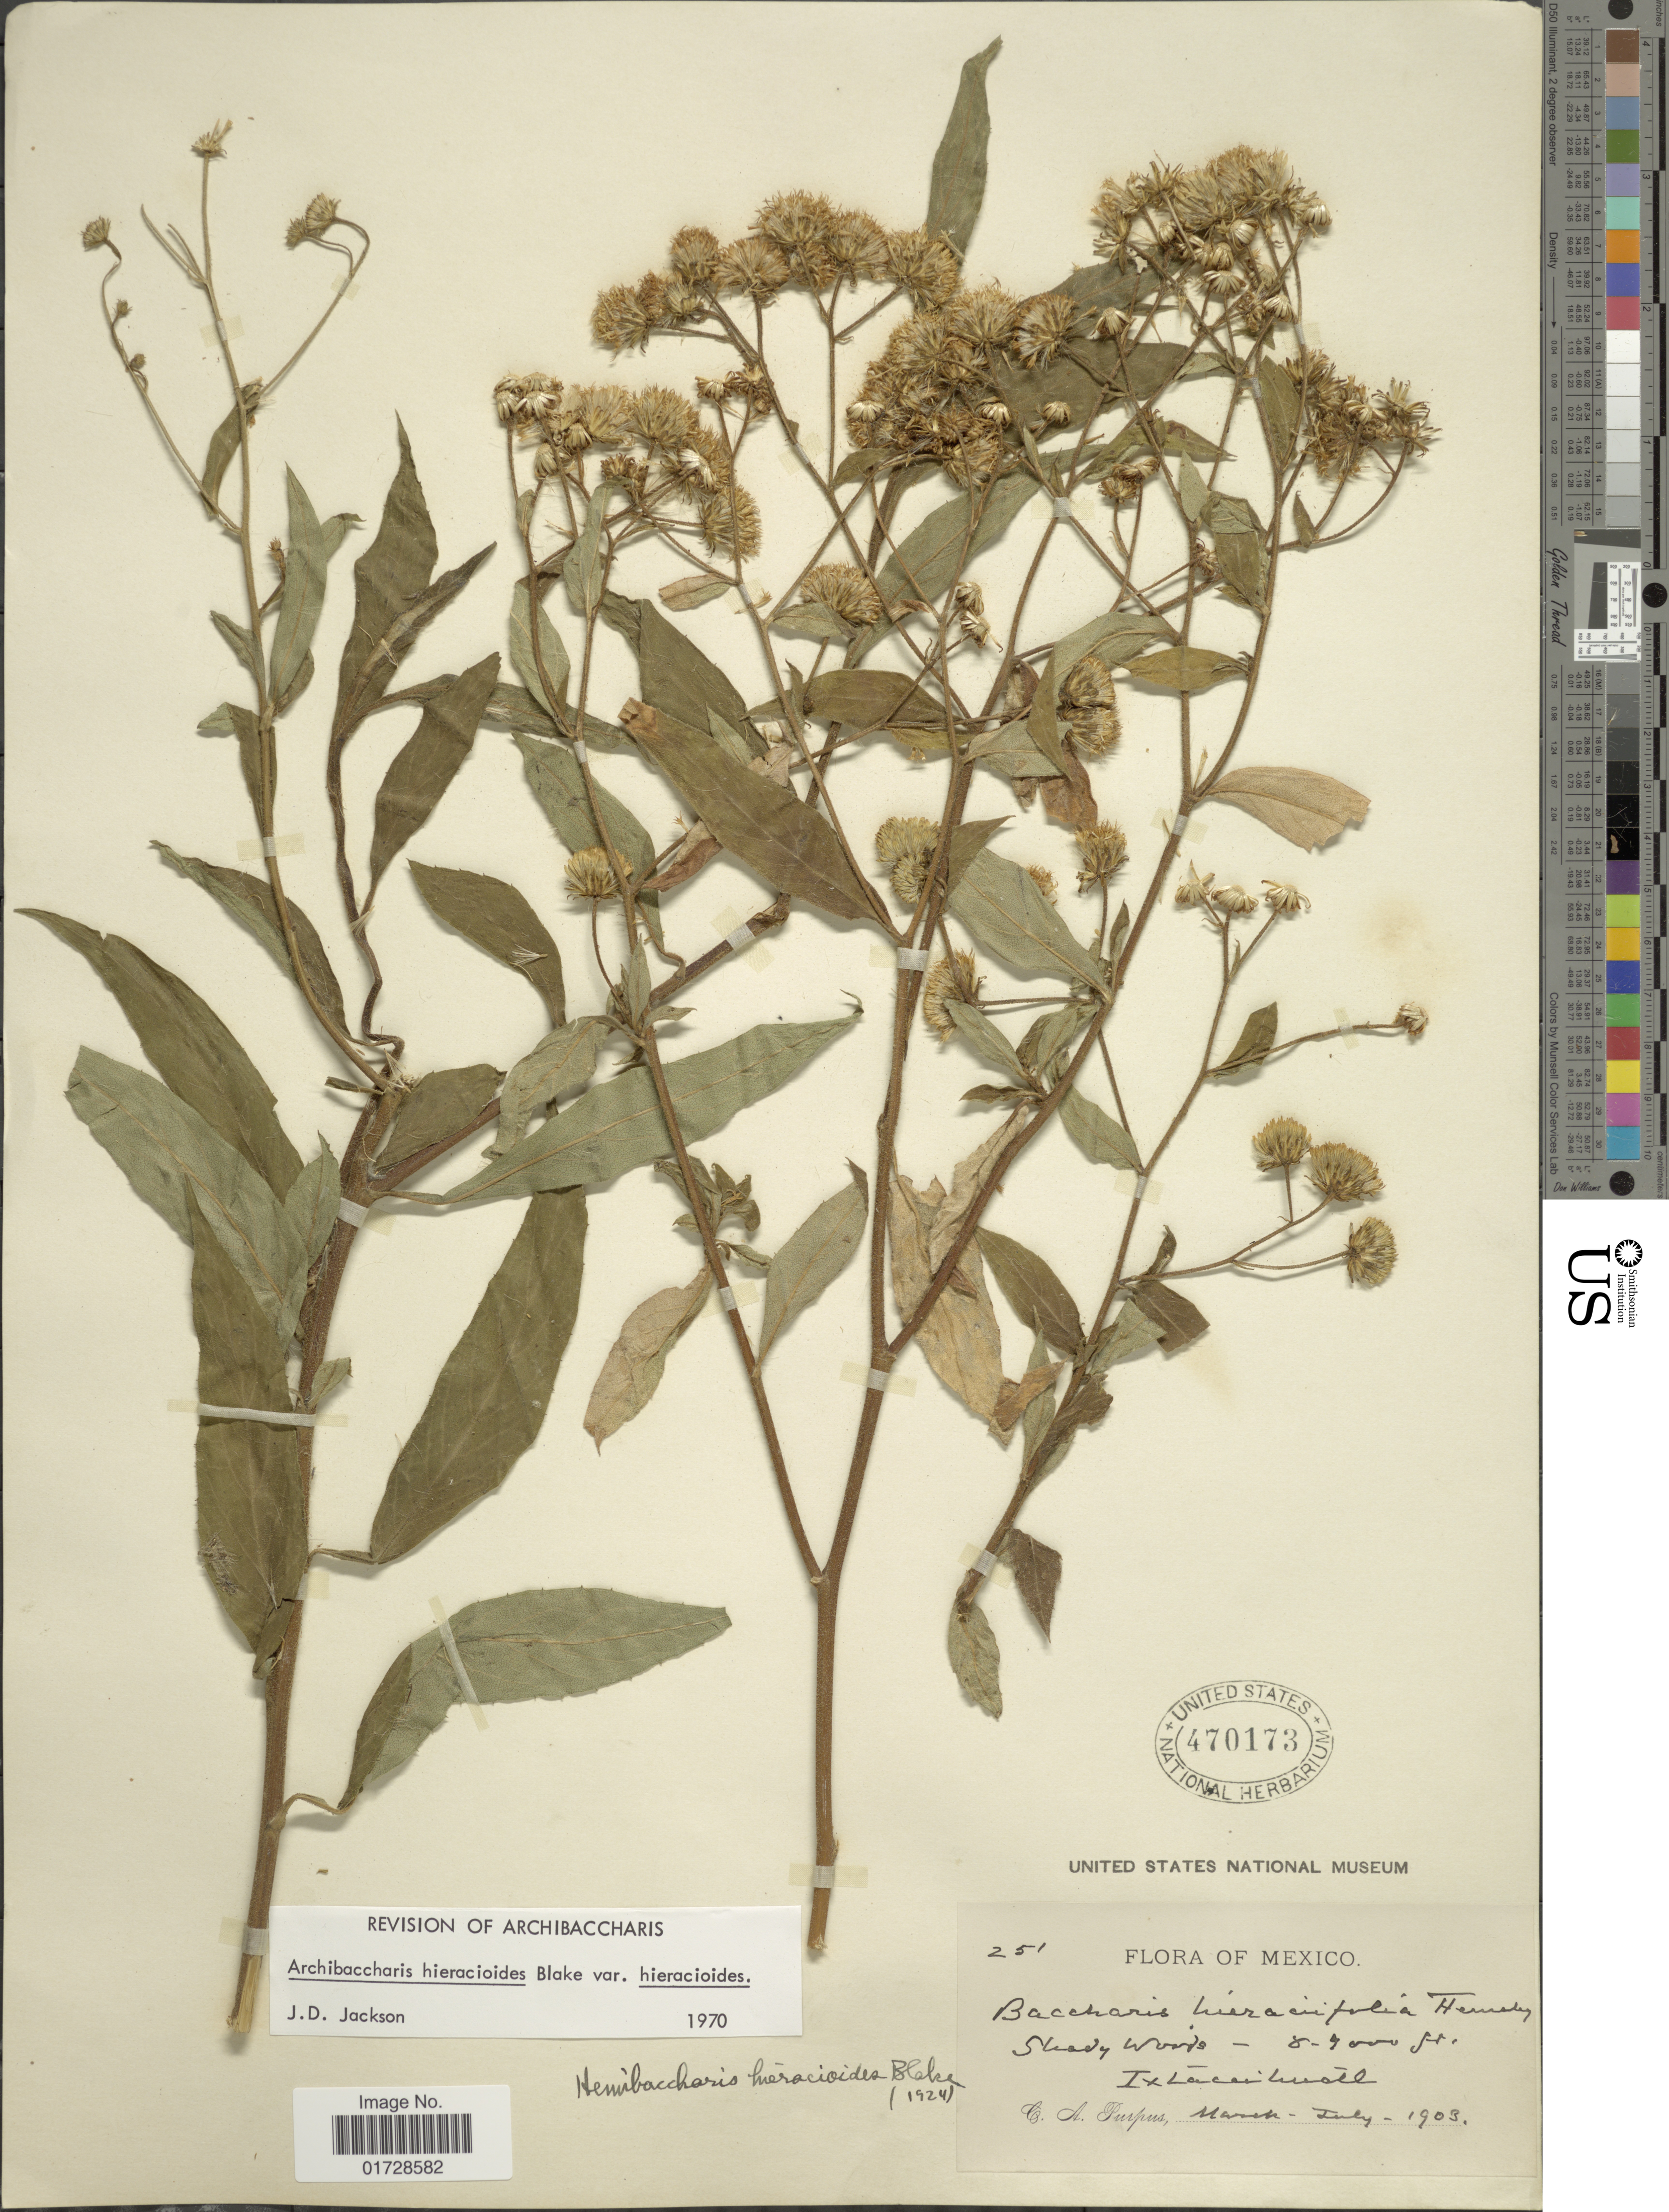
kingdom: Plantae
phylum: Tracheophyta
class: Magnoliopsida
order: Asterales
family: Asteraceae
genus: Archibaccharis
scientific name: Archibaccharis hieracioides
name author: (S.F. Blake) S.F. Blake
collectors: C. A. Purpus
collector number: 251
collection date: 1903-03/1903-07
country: Mexico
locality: Ixtaccihuatl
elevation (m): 2438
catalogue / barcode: US 470173